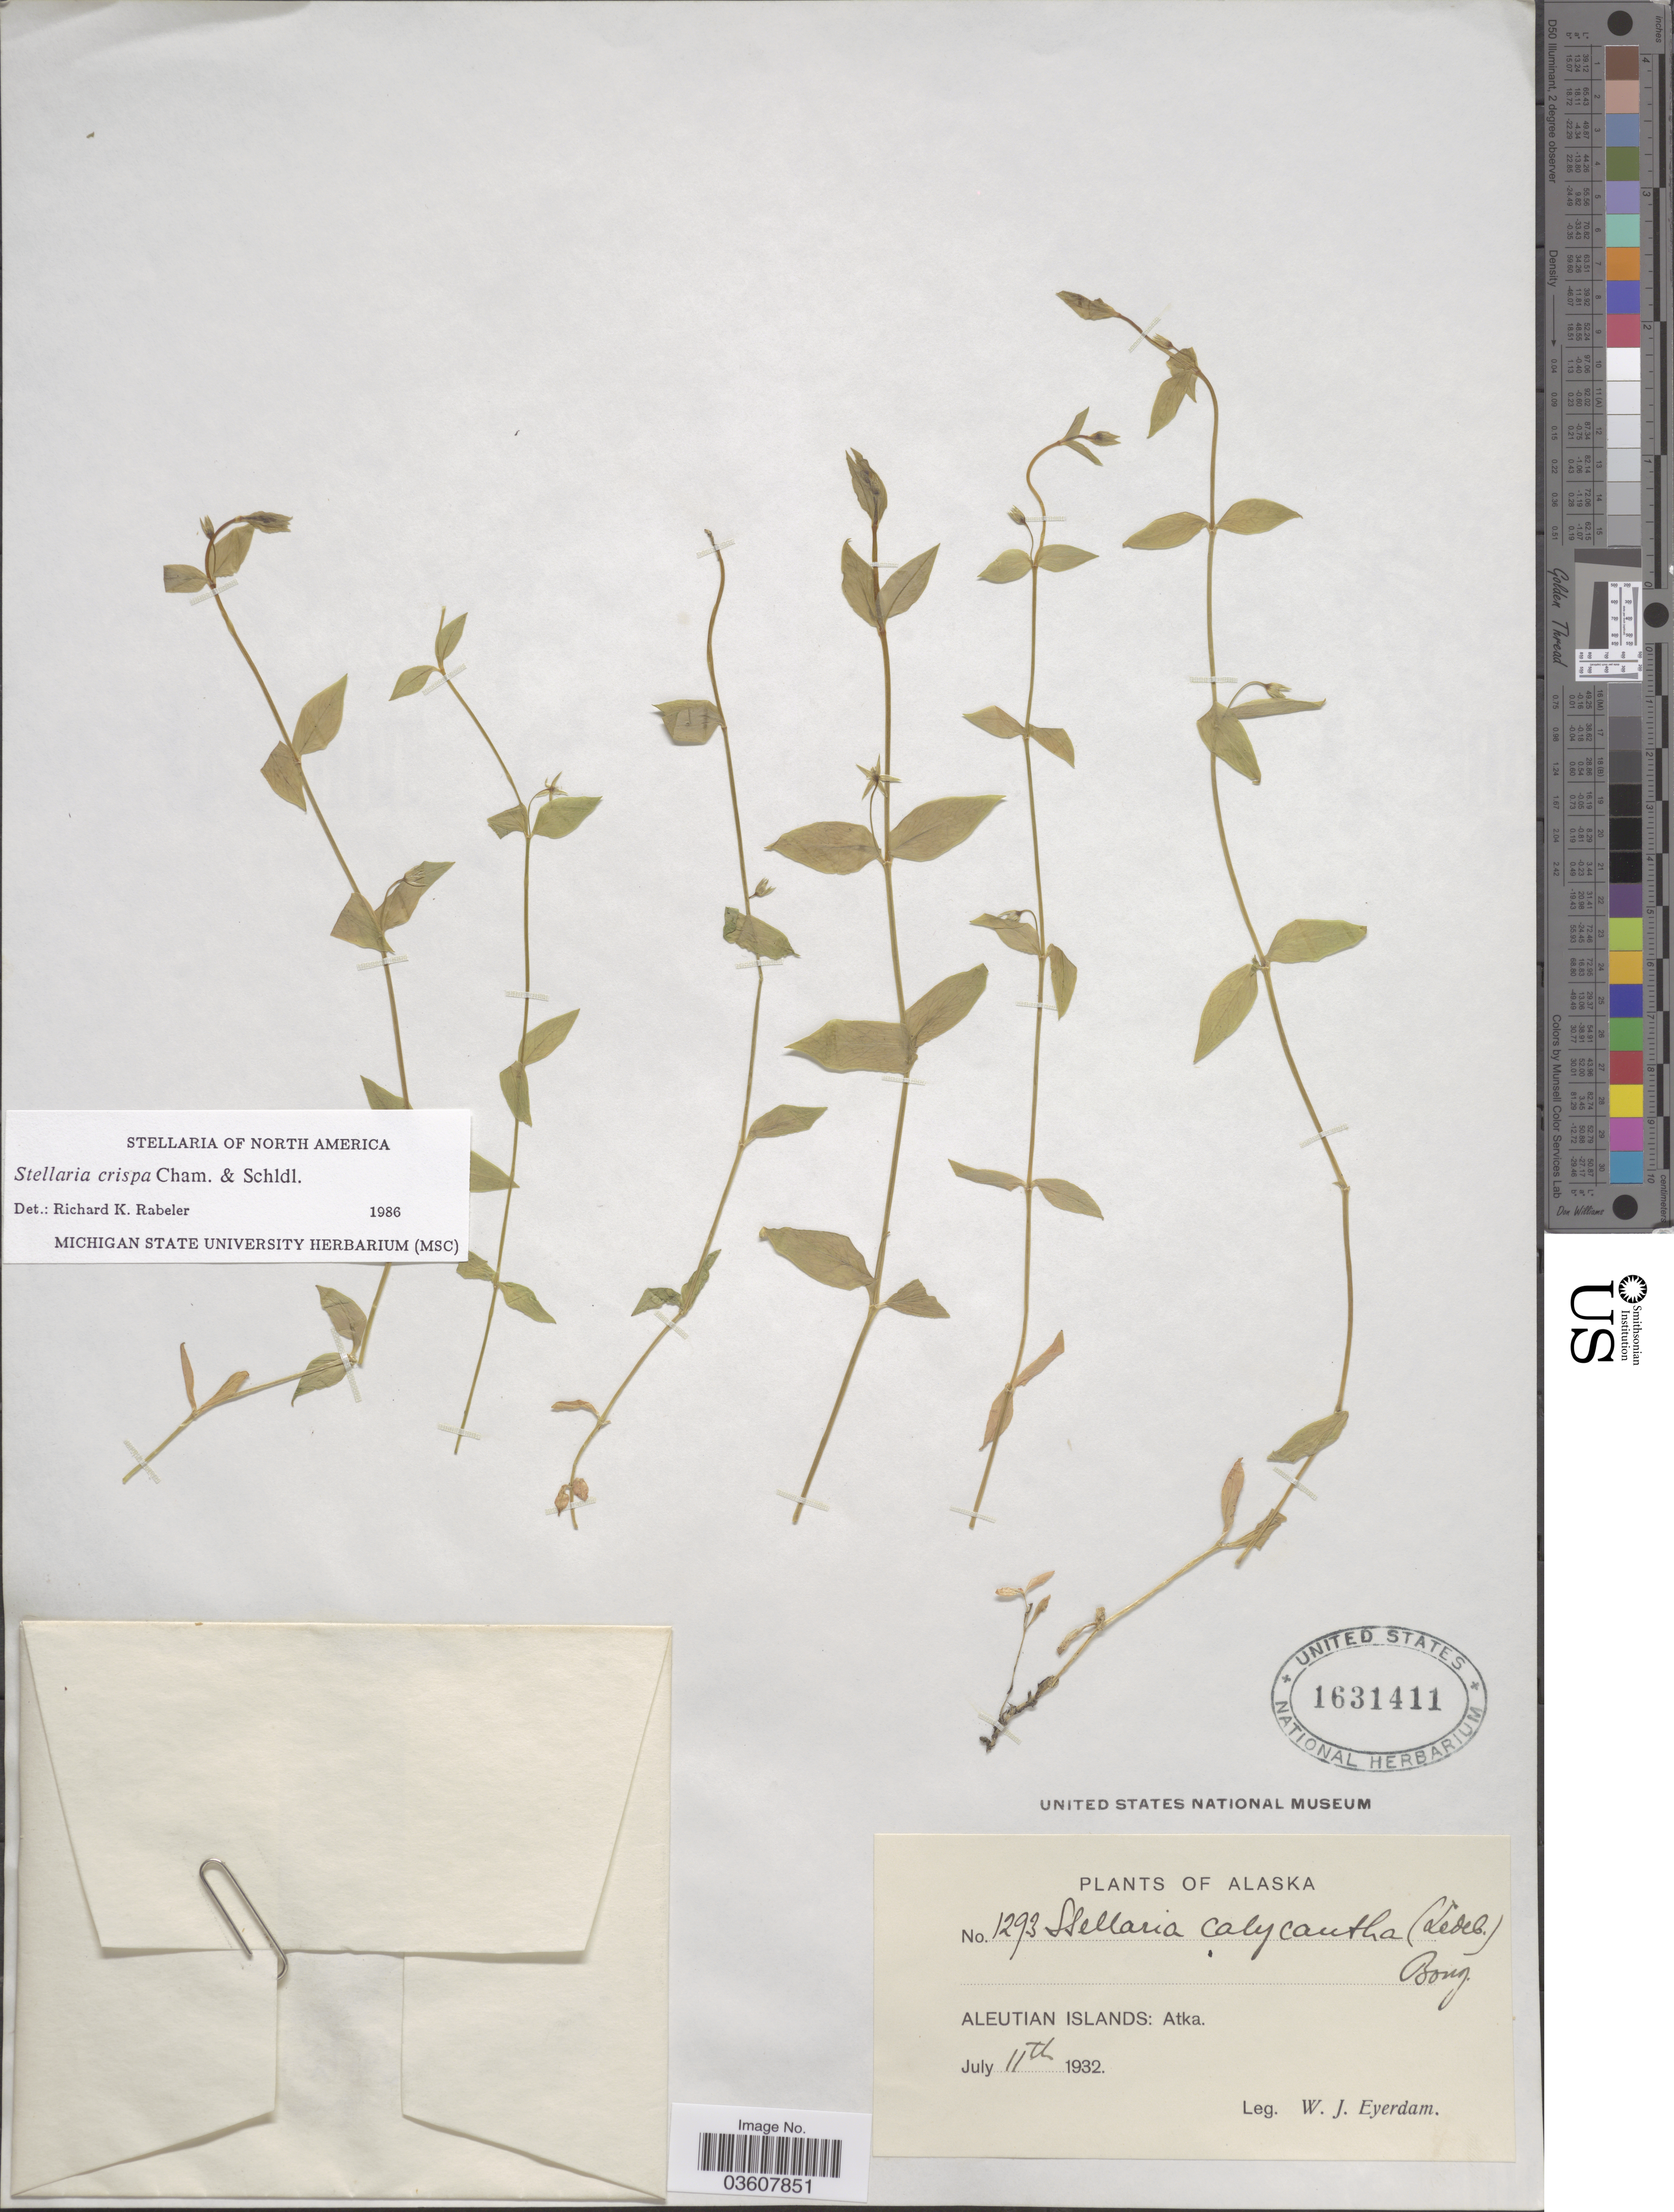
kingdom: Plantae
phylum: Tracheophyta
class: Magnoliopsida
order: Caryophyllales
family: Caryophyllaceae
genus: Stellaria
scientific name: Stellaria crispa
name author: Cham. & Schltdl.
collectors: W. J. Eyerdam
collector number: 1293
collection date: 1932-07-11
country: United States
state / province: Alaska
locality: Aleutian Islands: Atka.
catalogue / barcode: US 1631411